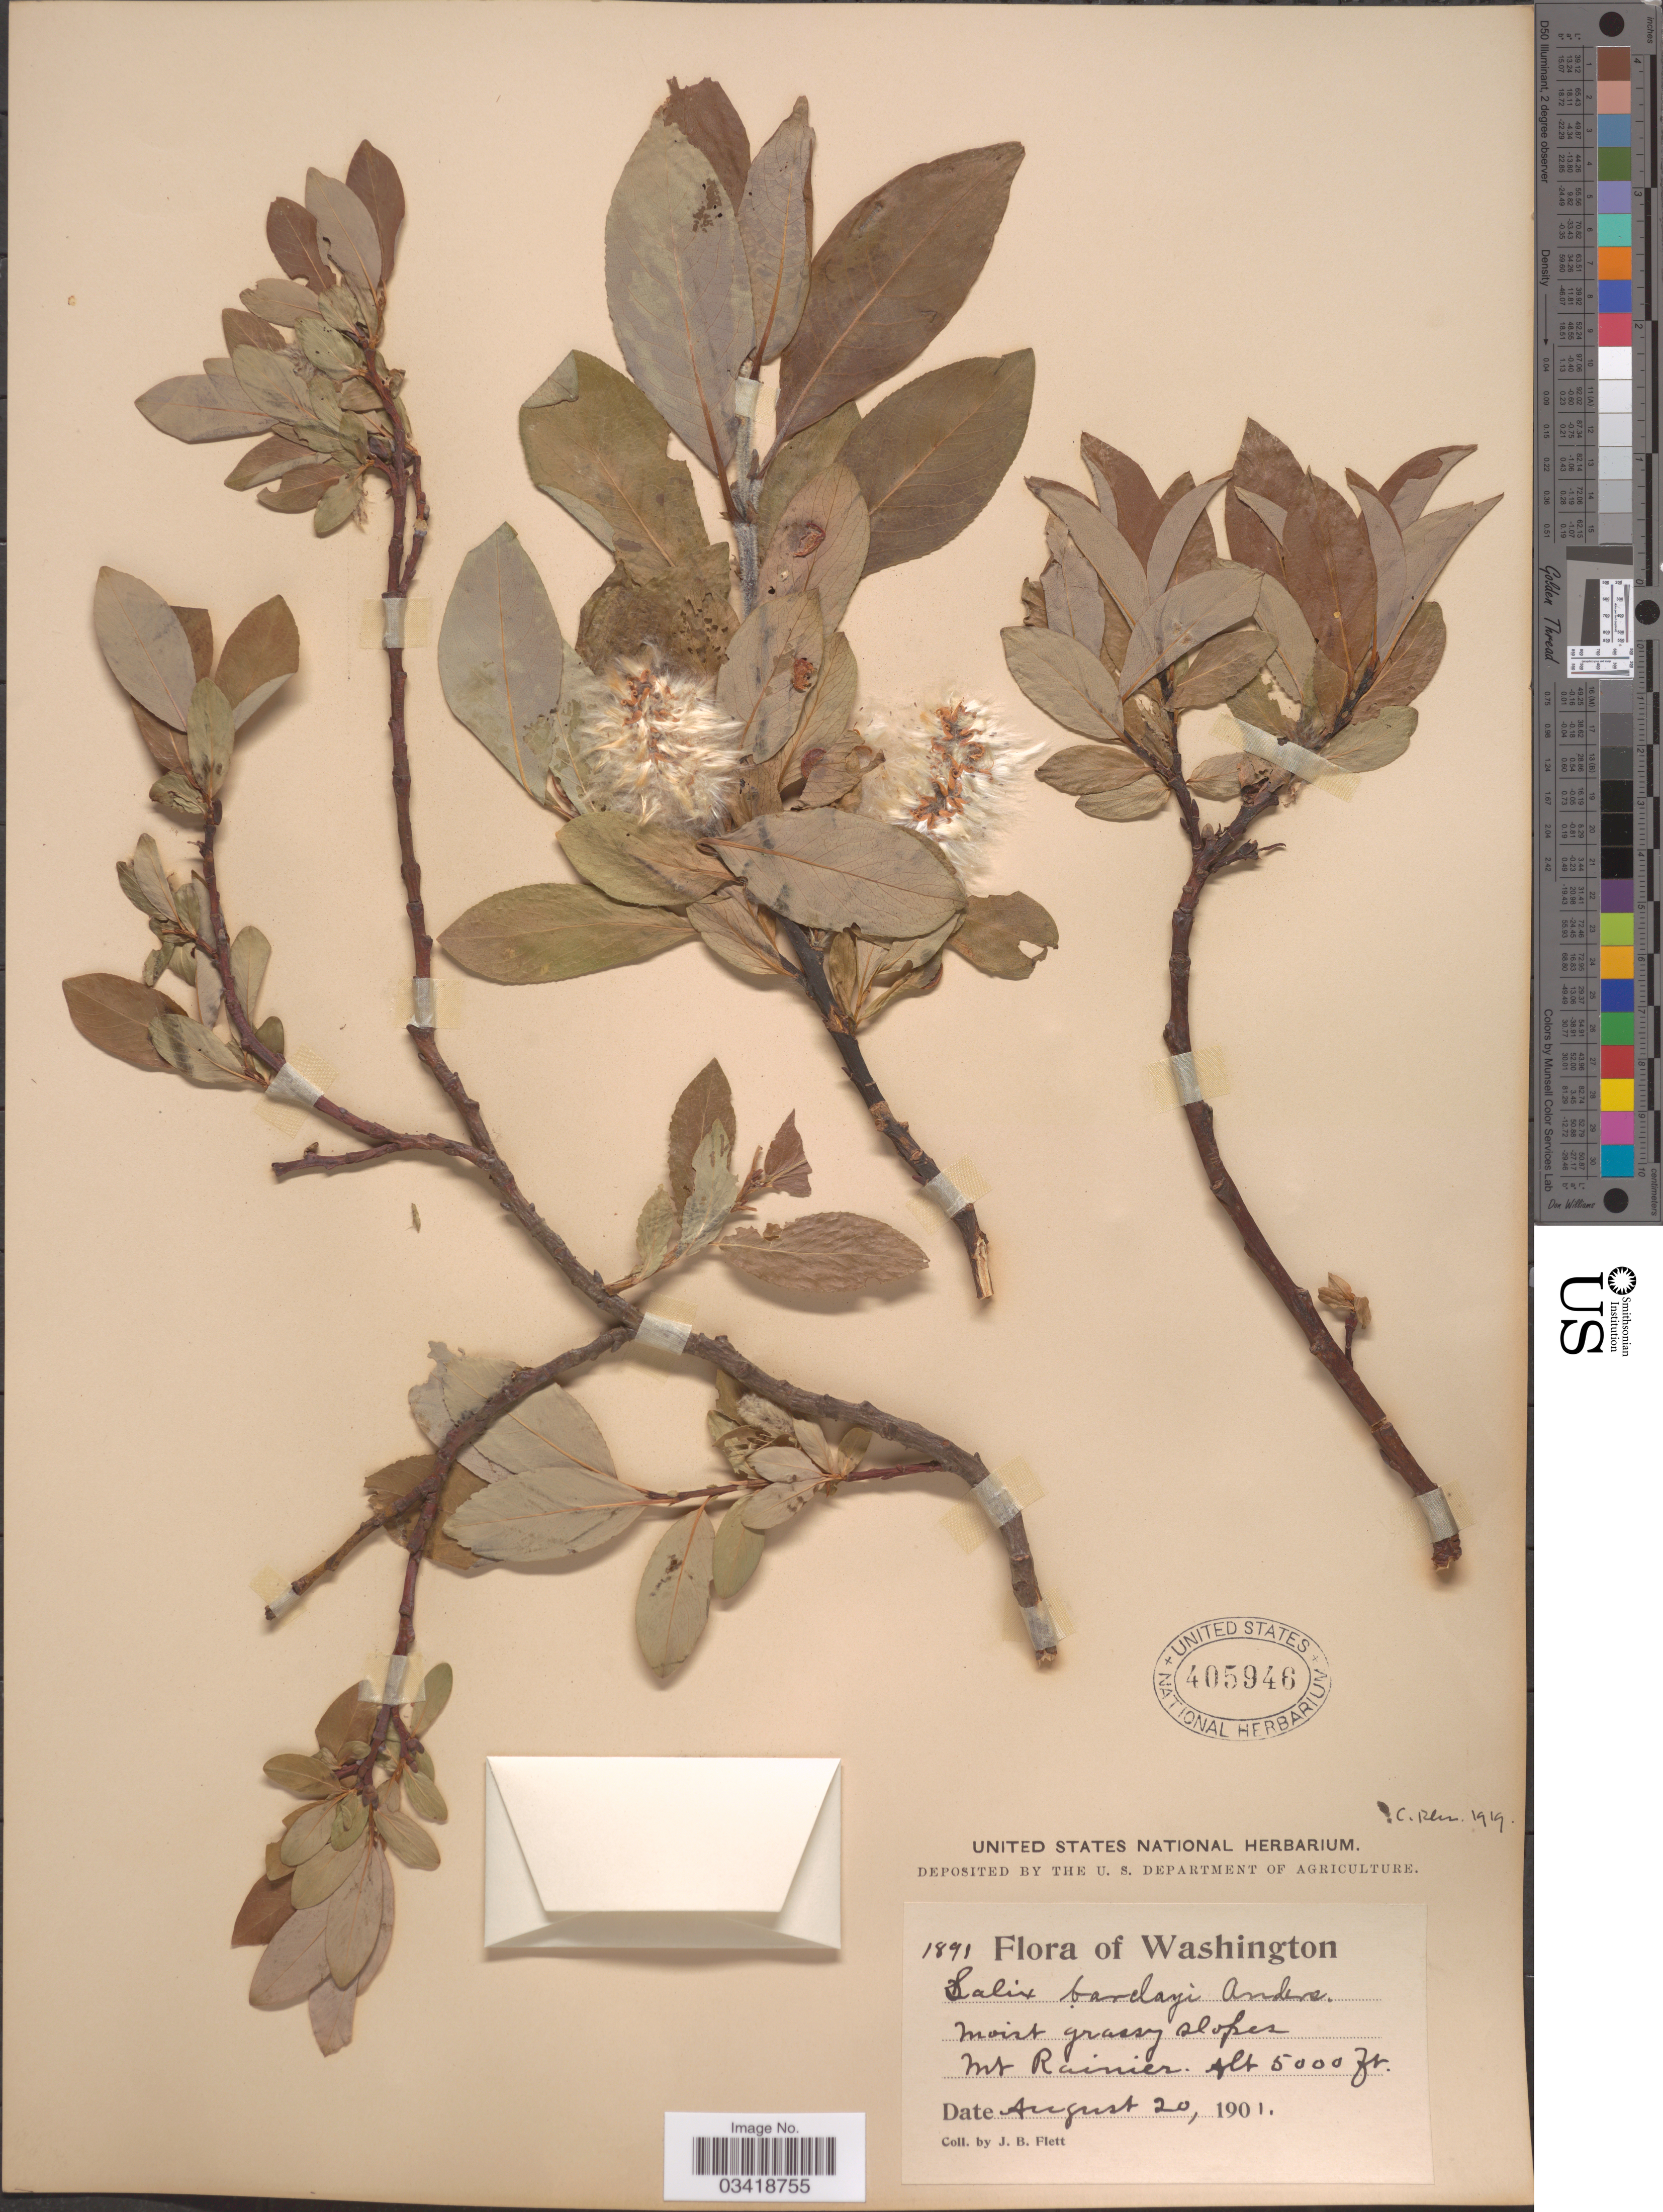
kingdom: Plantae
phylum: Tracheophyta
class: Magnoliopsida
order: Malpighiales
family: Salicaceae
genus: Salix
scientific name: Salix barclayi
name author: Andersson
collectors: J. Flett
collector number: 1891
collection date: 1901-08-20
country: United States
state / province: Washington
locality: Mt. Rainier.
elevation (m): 1524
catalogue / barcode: US 405946